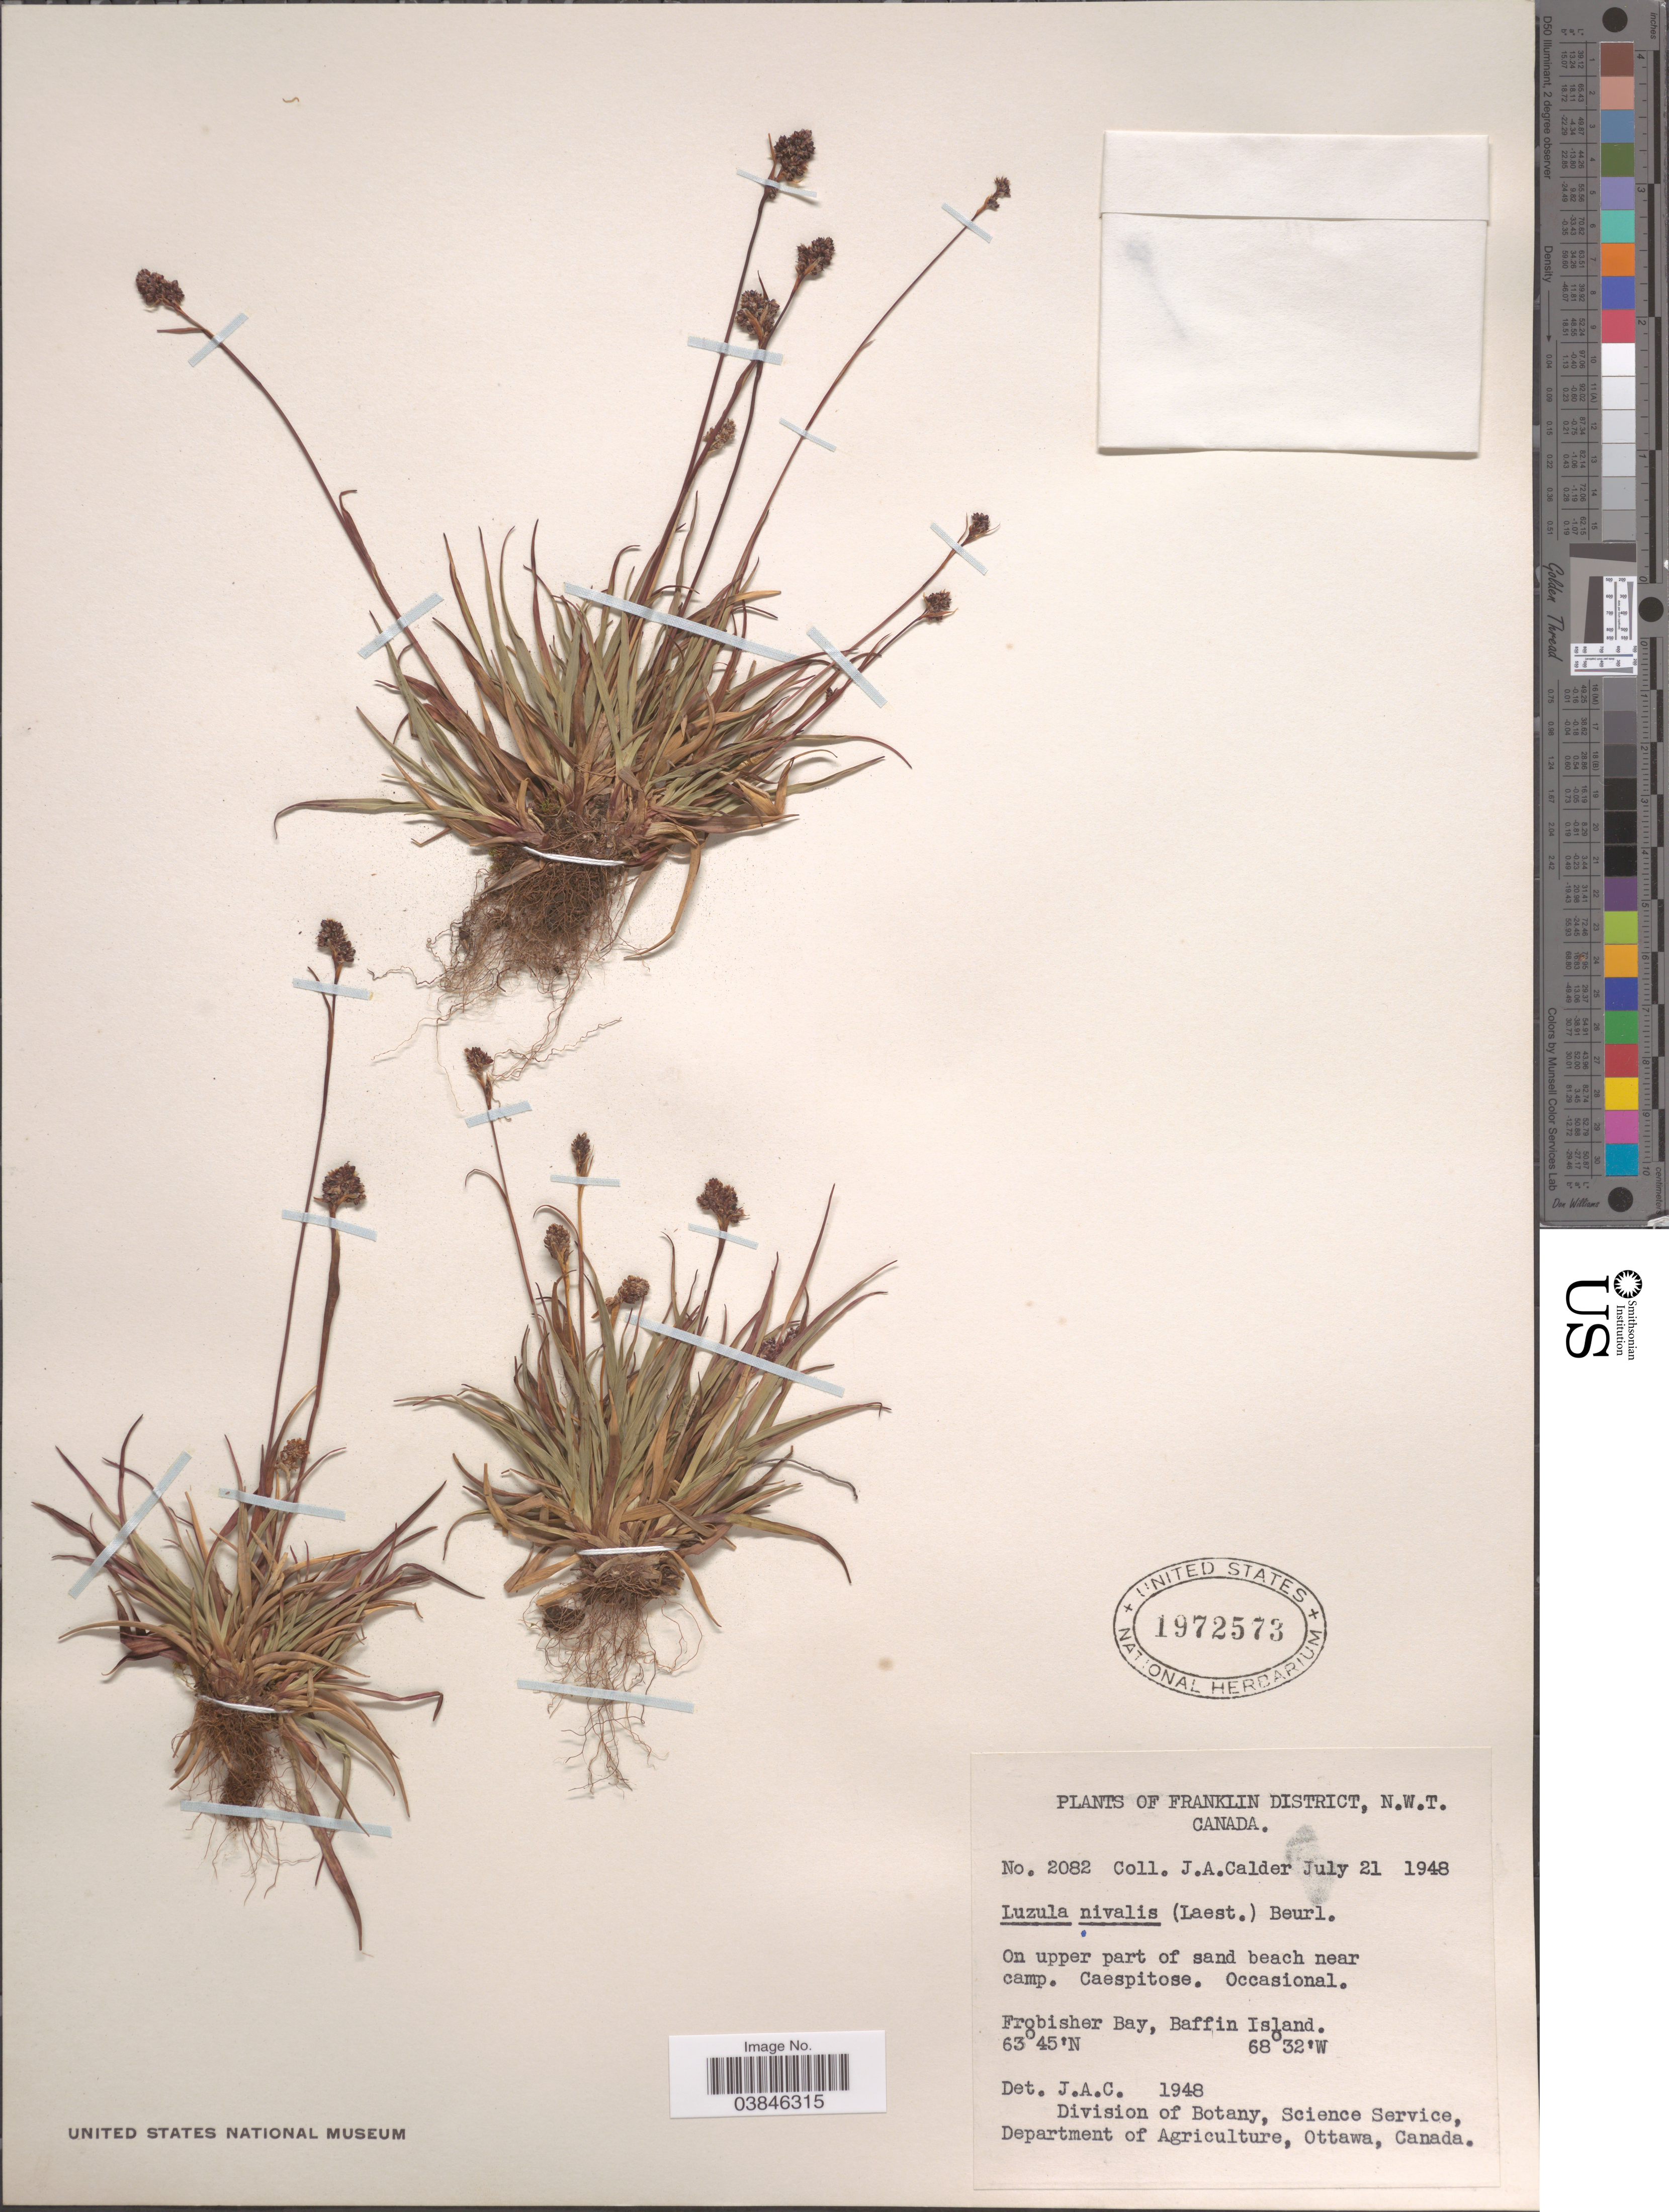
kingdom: Plantae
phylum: Tracheophyta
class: Liliopsida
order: Poales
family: Juncaceae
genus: Luzula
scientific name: Luzula nivalis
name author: (Laest.) Spreng.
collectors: J. A. Calder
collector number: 2082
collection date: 1948-07-21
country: Canada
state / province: Northwest Territories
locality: Franklin District. On upper part of sand beach near camp. Frobisher Bay, Baffin Island.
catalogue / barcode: US 1972573